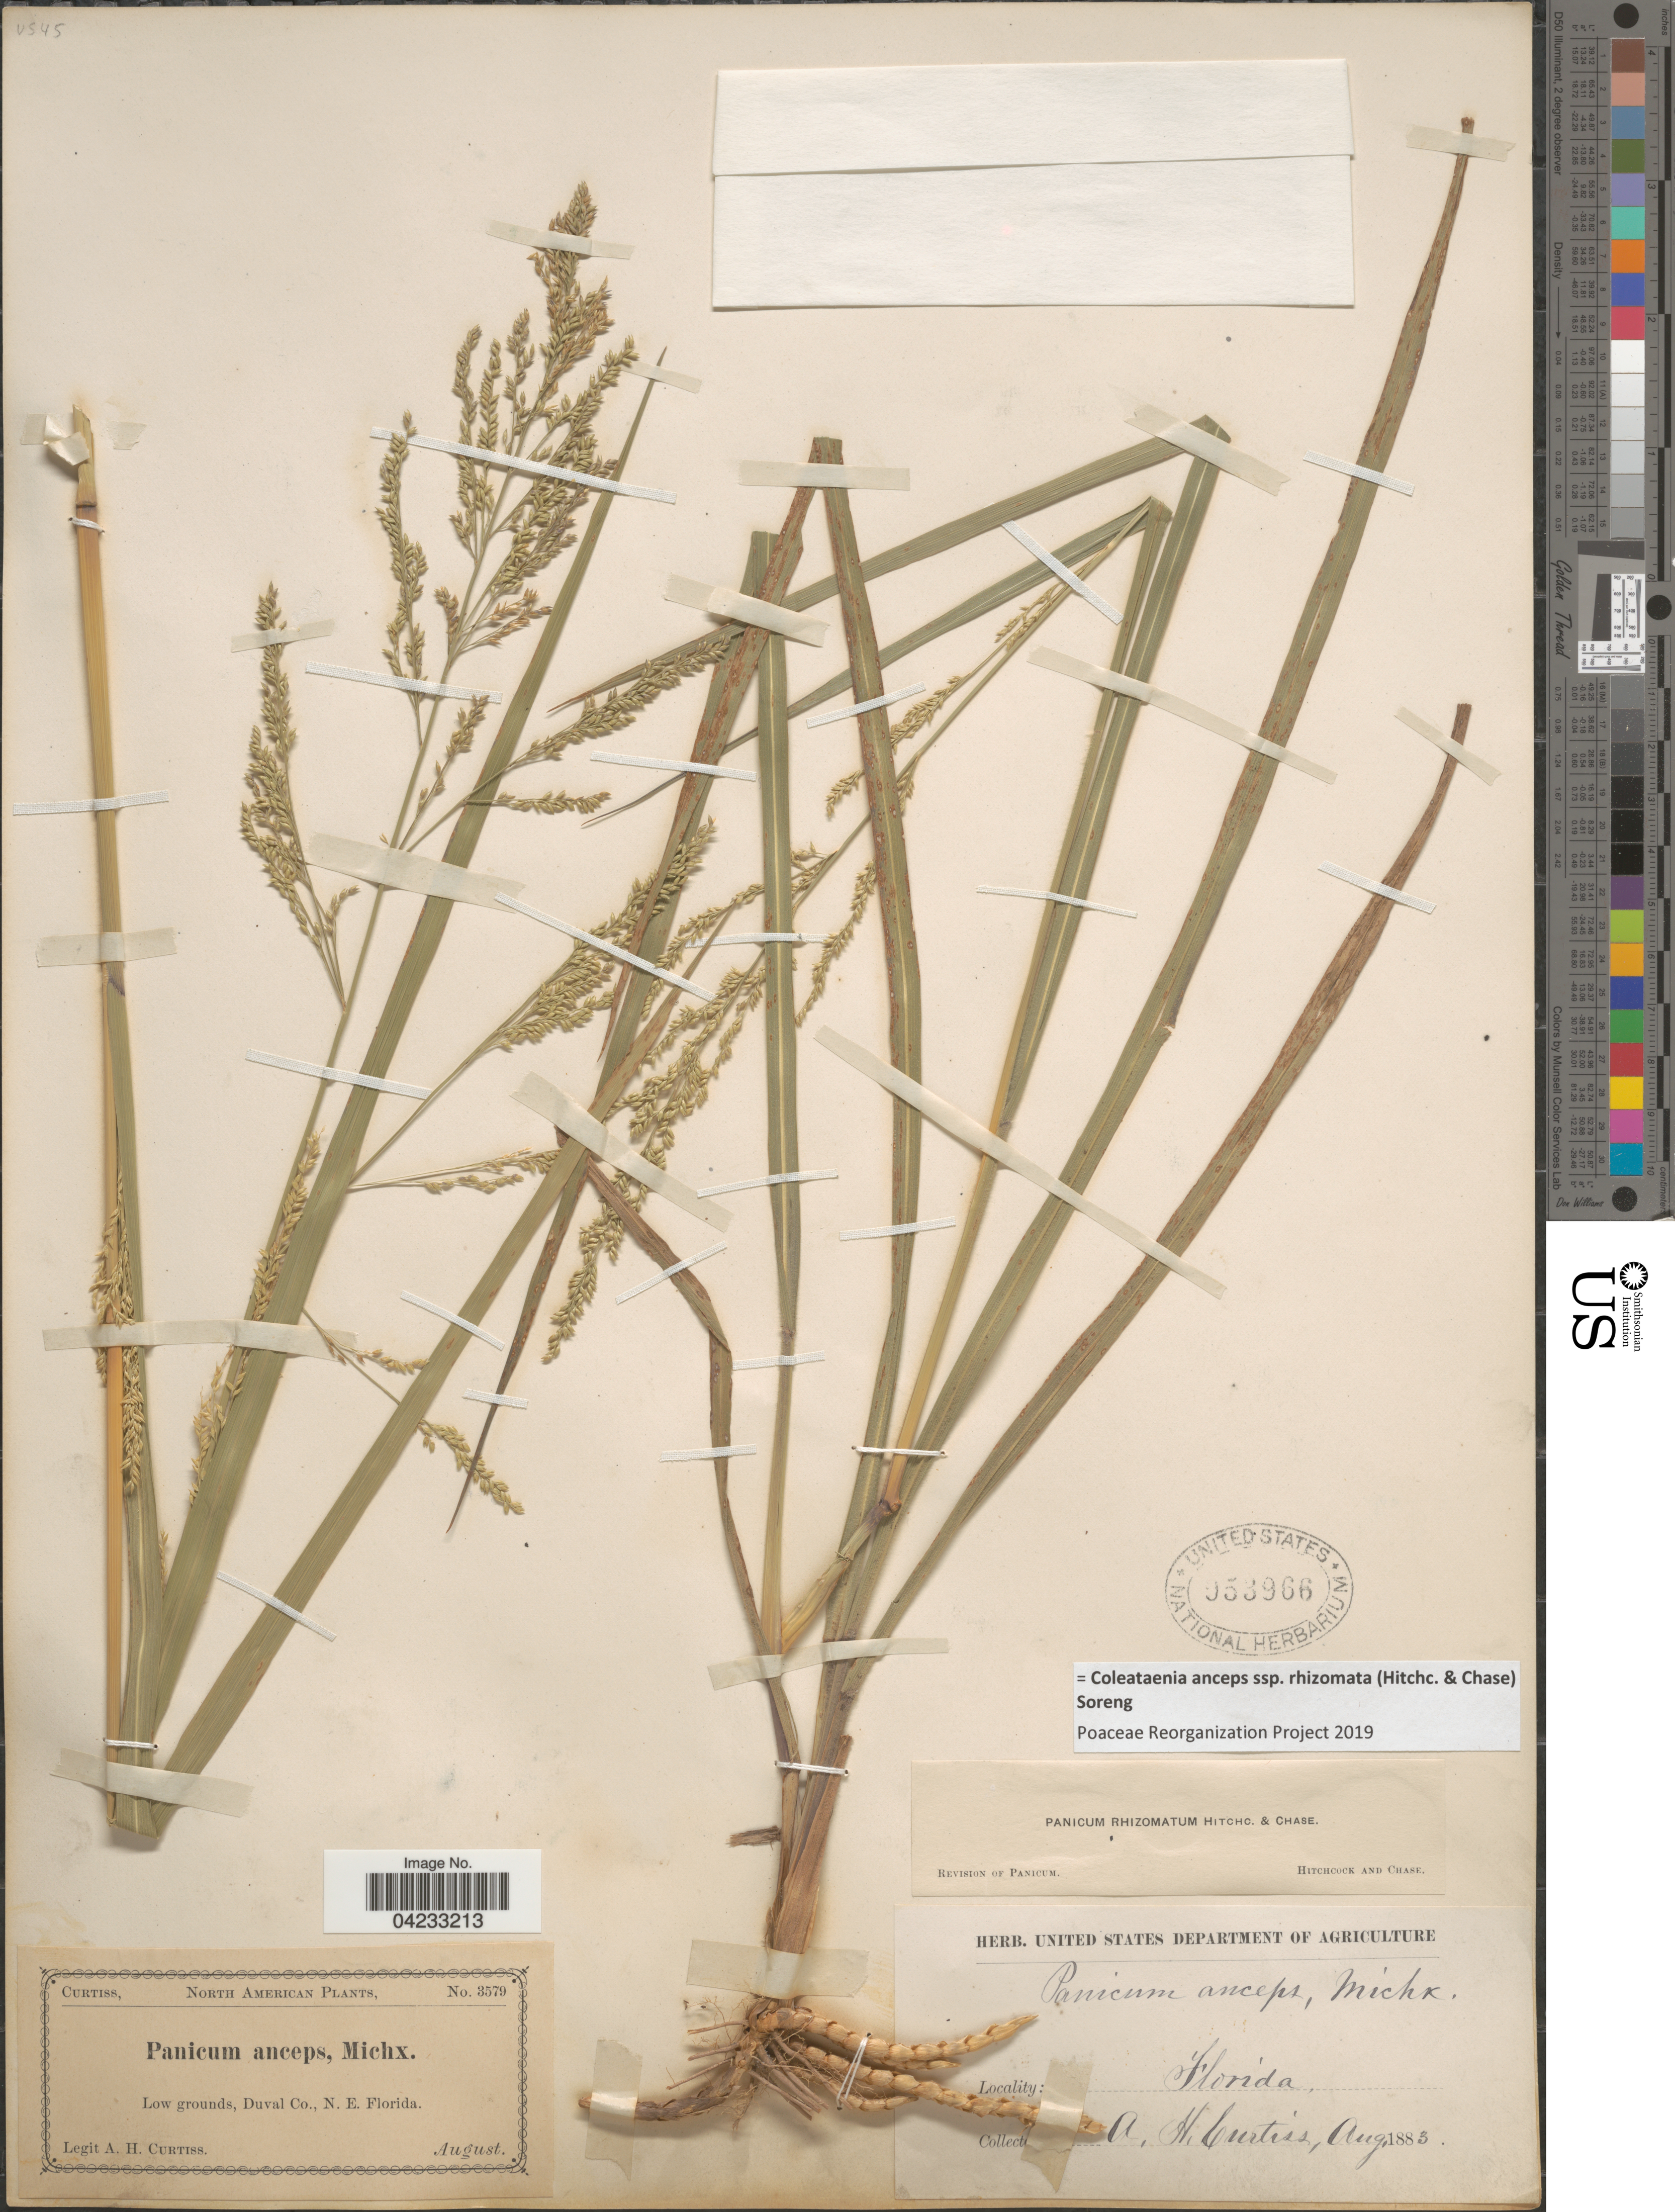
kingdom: Plantae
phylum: Tracheophyta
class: Liliopsida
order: Poales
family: Poaceae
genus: Coleataenia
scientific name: Coleataenia anceps subsp. rhizomata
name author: (Hitchc. & Chase) Soreng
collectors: A. H. Curtiss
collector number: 3579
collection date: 1883-08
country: United States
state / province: Florida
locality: Low grounds, Duval Co., N.E. Florida.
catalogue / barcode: US 953966